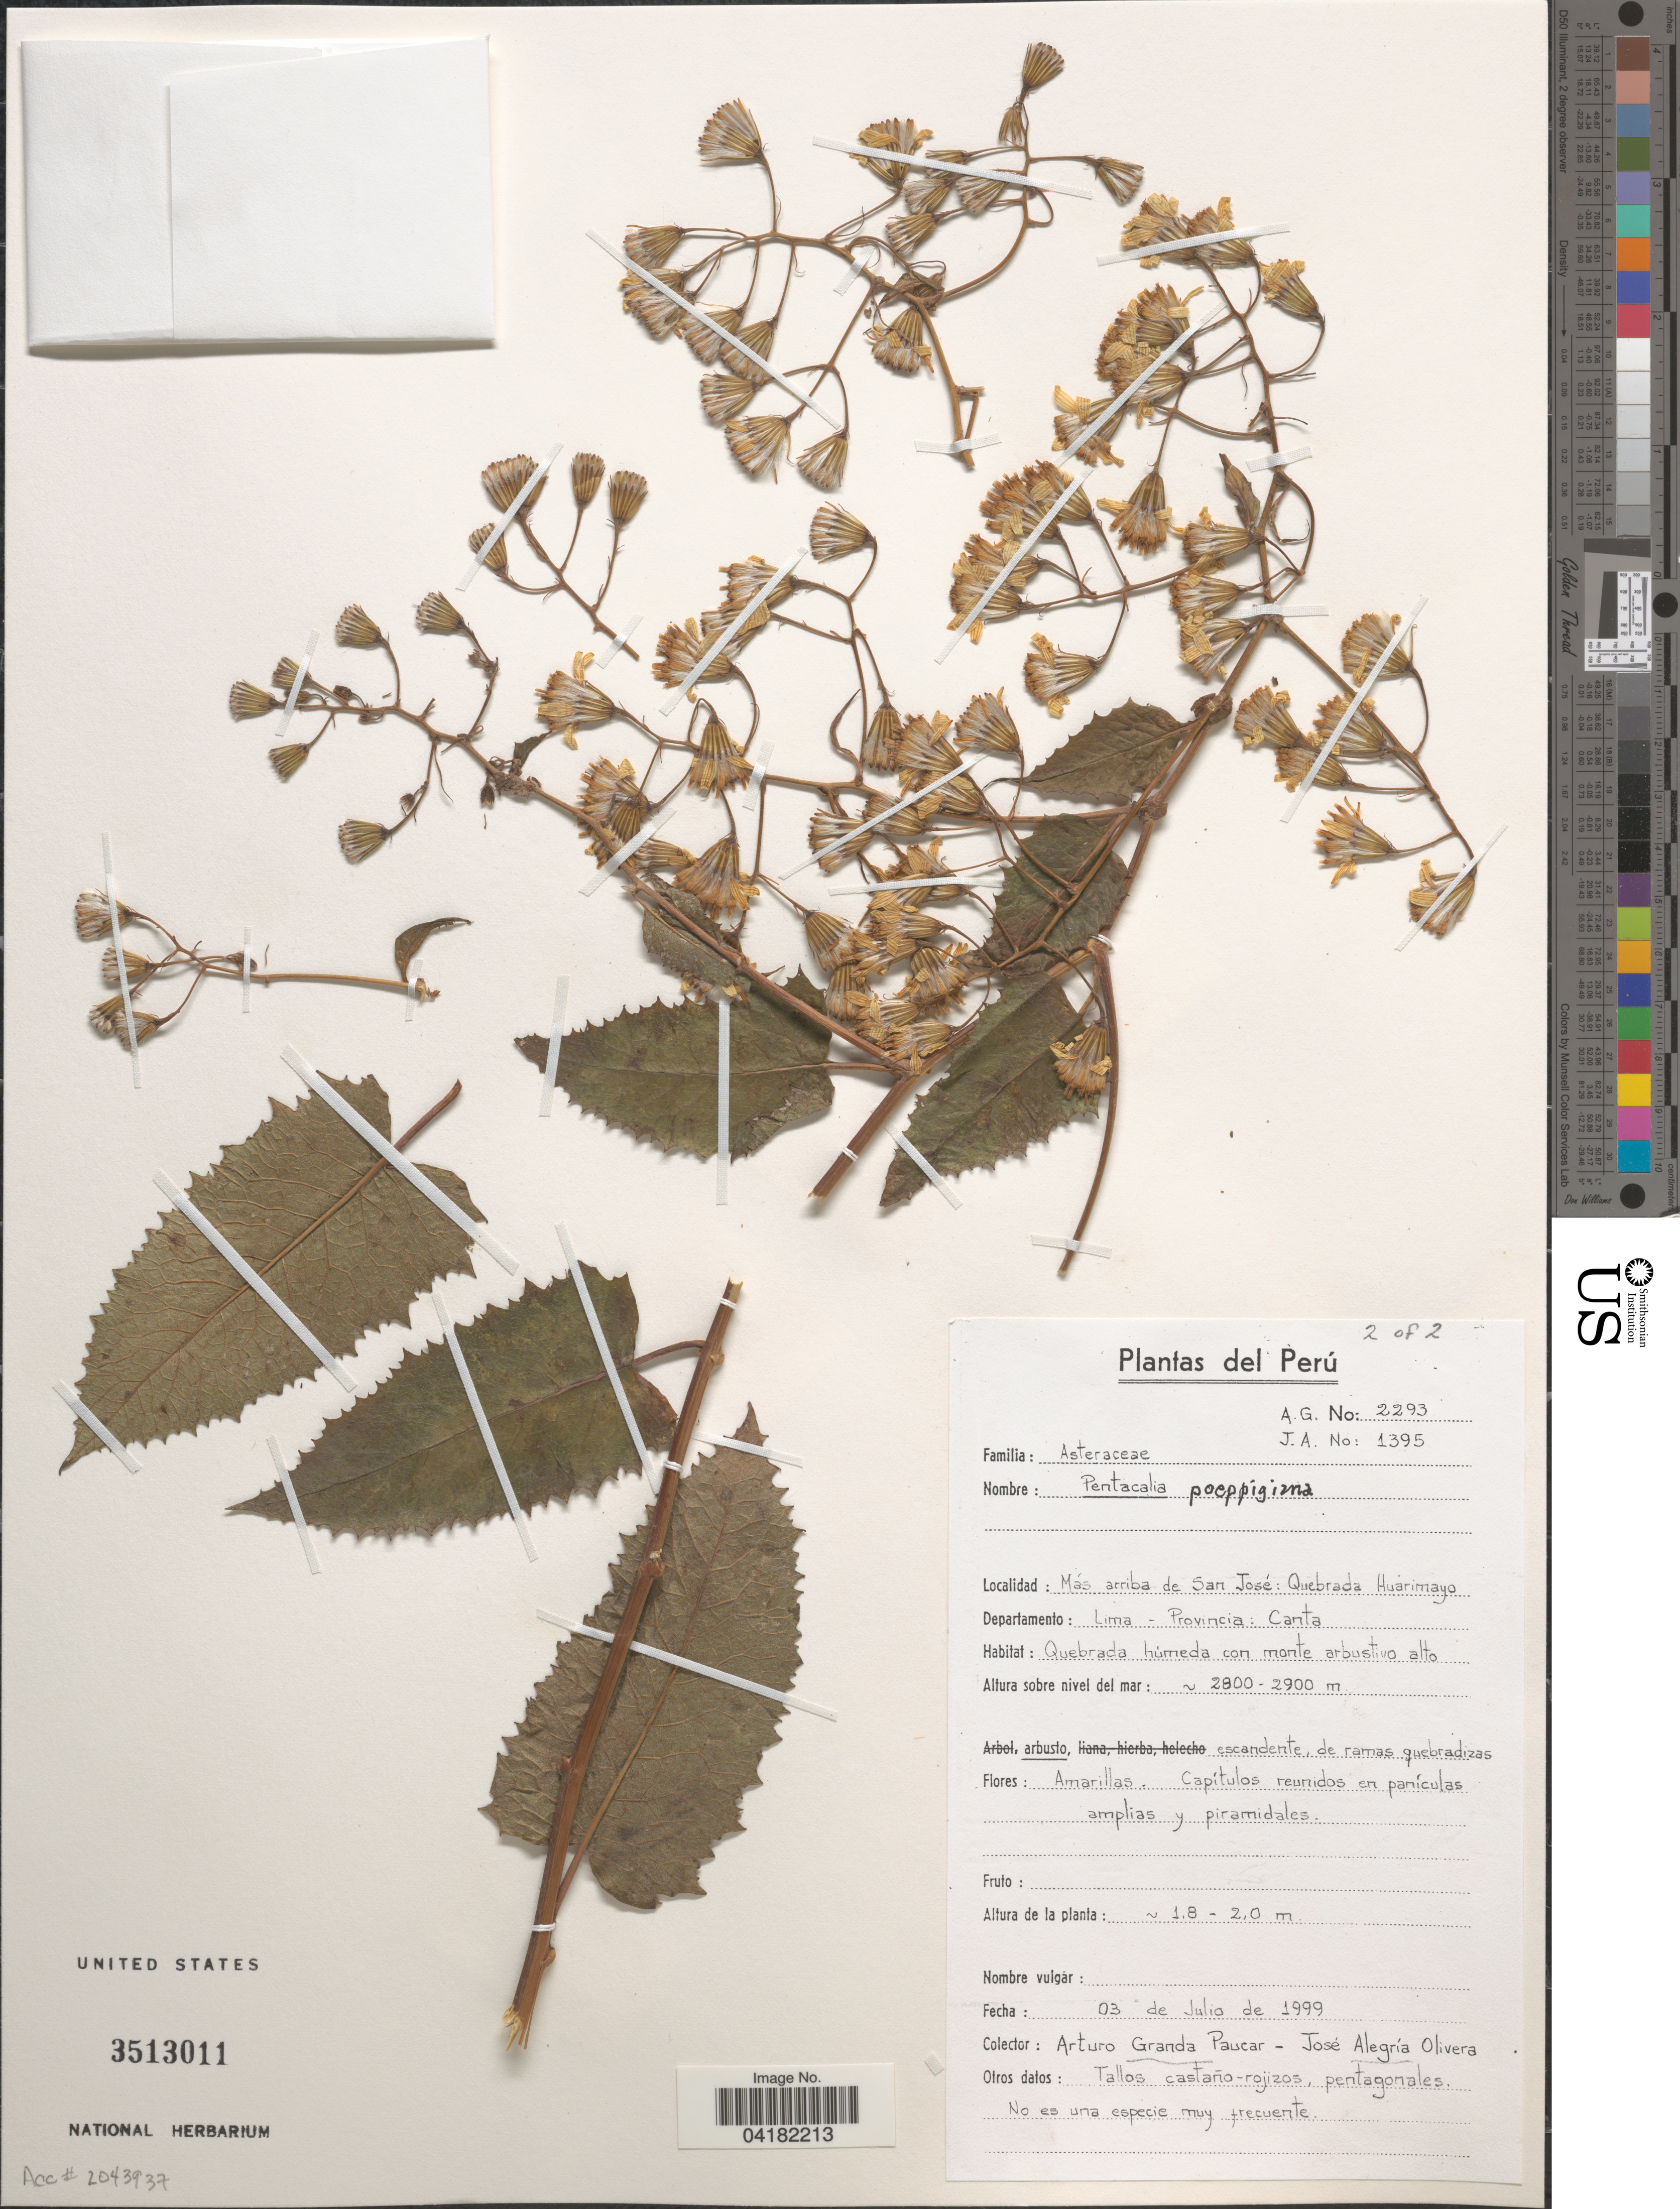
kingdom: Plantae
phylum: Tracheophyta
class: Magnoliopsida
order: Asterales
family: Asteraceae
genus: Pentacalia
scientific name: Pentacalia poeppigiana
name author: A. Granda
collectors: A. Granda Paucar & J. Alegría Olivera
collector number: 2293/1395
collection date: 1999-07-03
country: Peru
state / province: Lima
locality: Más arriba de San José: Quebrada Huárimayo. Departamento: Lima - Provincia: Canta.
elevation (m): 2800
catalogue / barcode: US 3513011